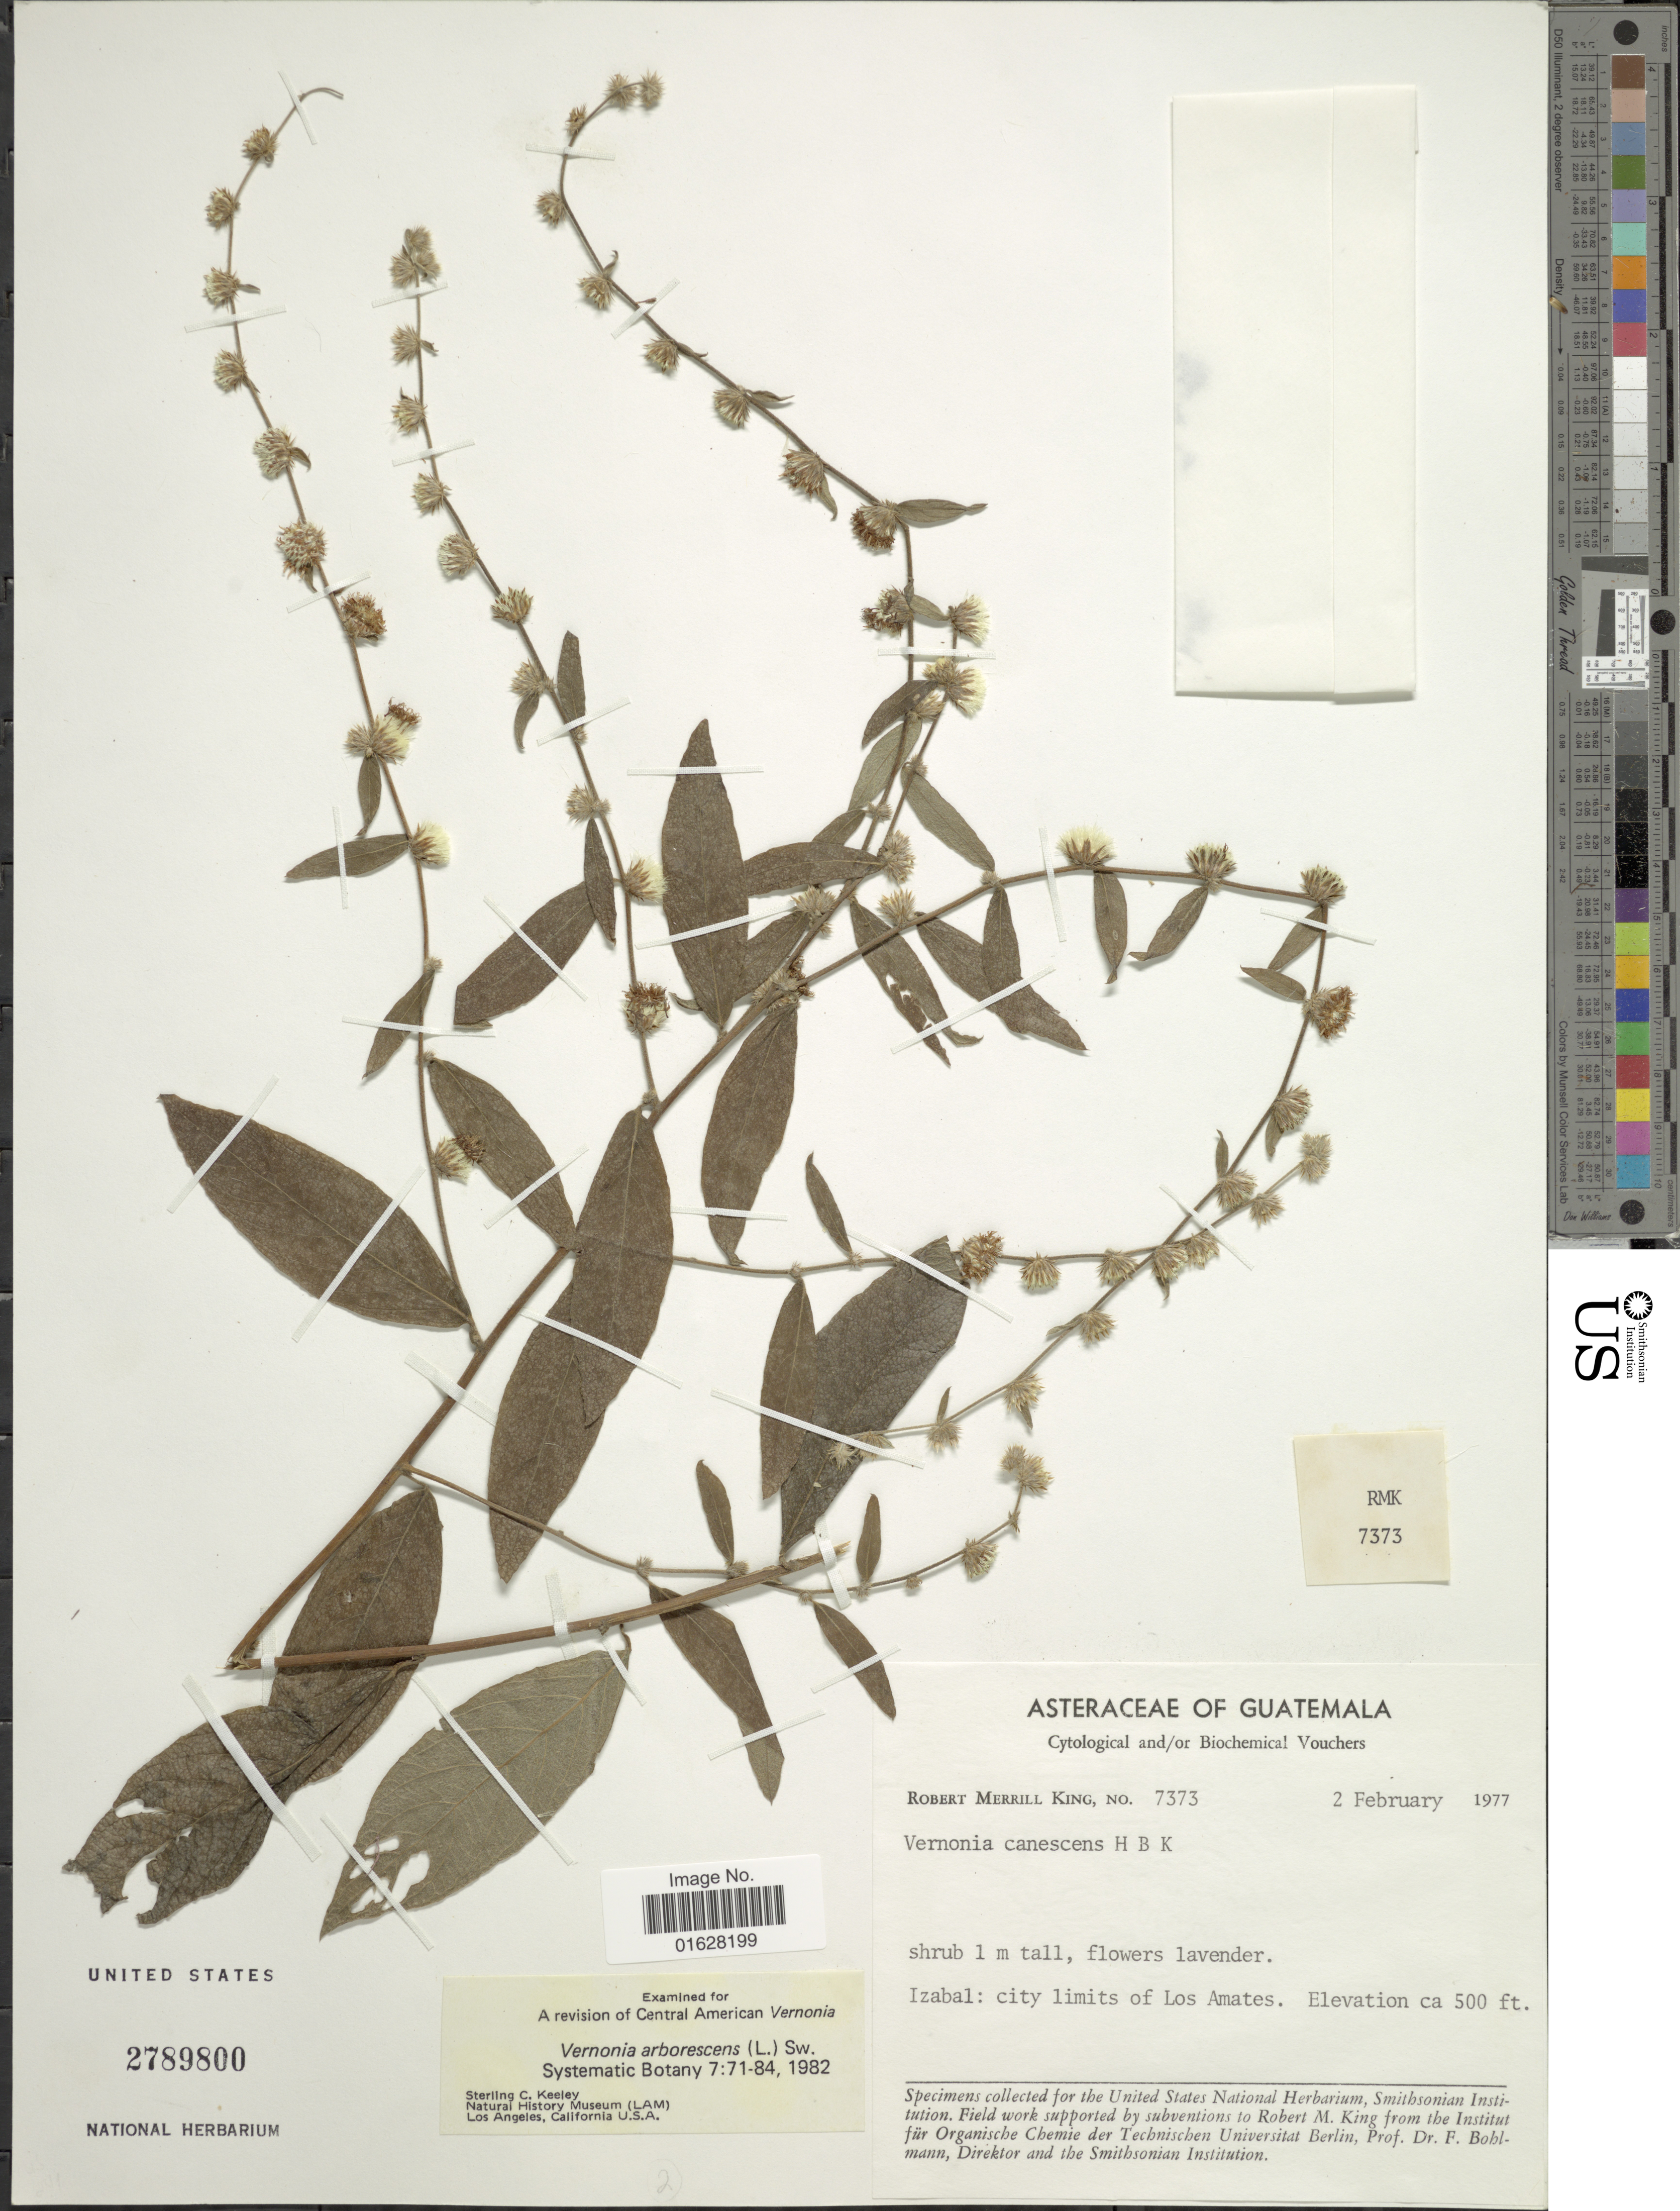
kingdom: Plantae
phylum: Tracheophyta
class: Magnoliopsida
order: Asterales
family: Asteraceae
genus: Lepidaploa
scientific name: Lepidaploa canescens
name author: (Kunth) H. Rob.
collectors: R. M. King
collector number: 7373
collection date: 1977-02-02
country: Guatemala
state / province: Izabal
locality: Izabal, city limits of Los Amates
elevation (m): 152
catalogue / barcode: US 2789800